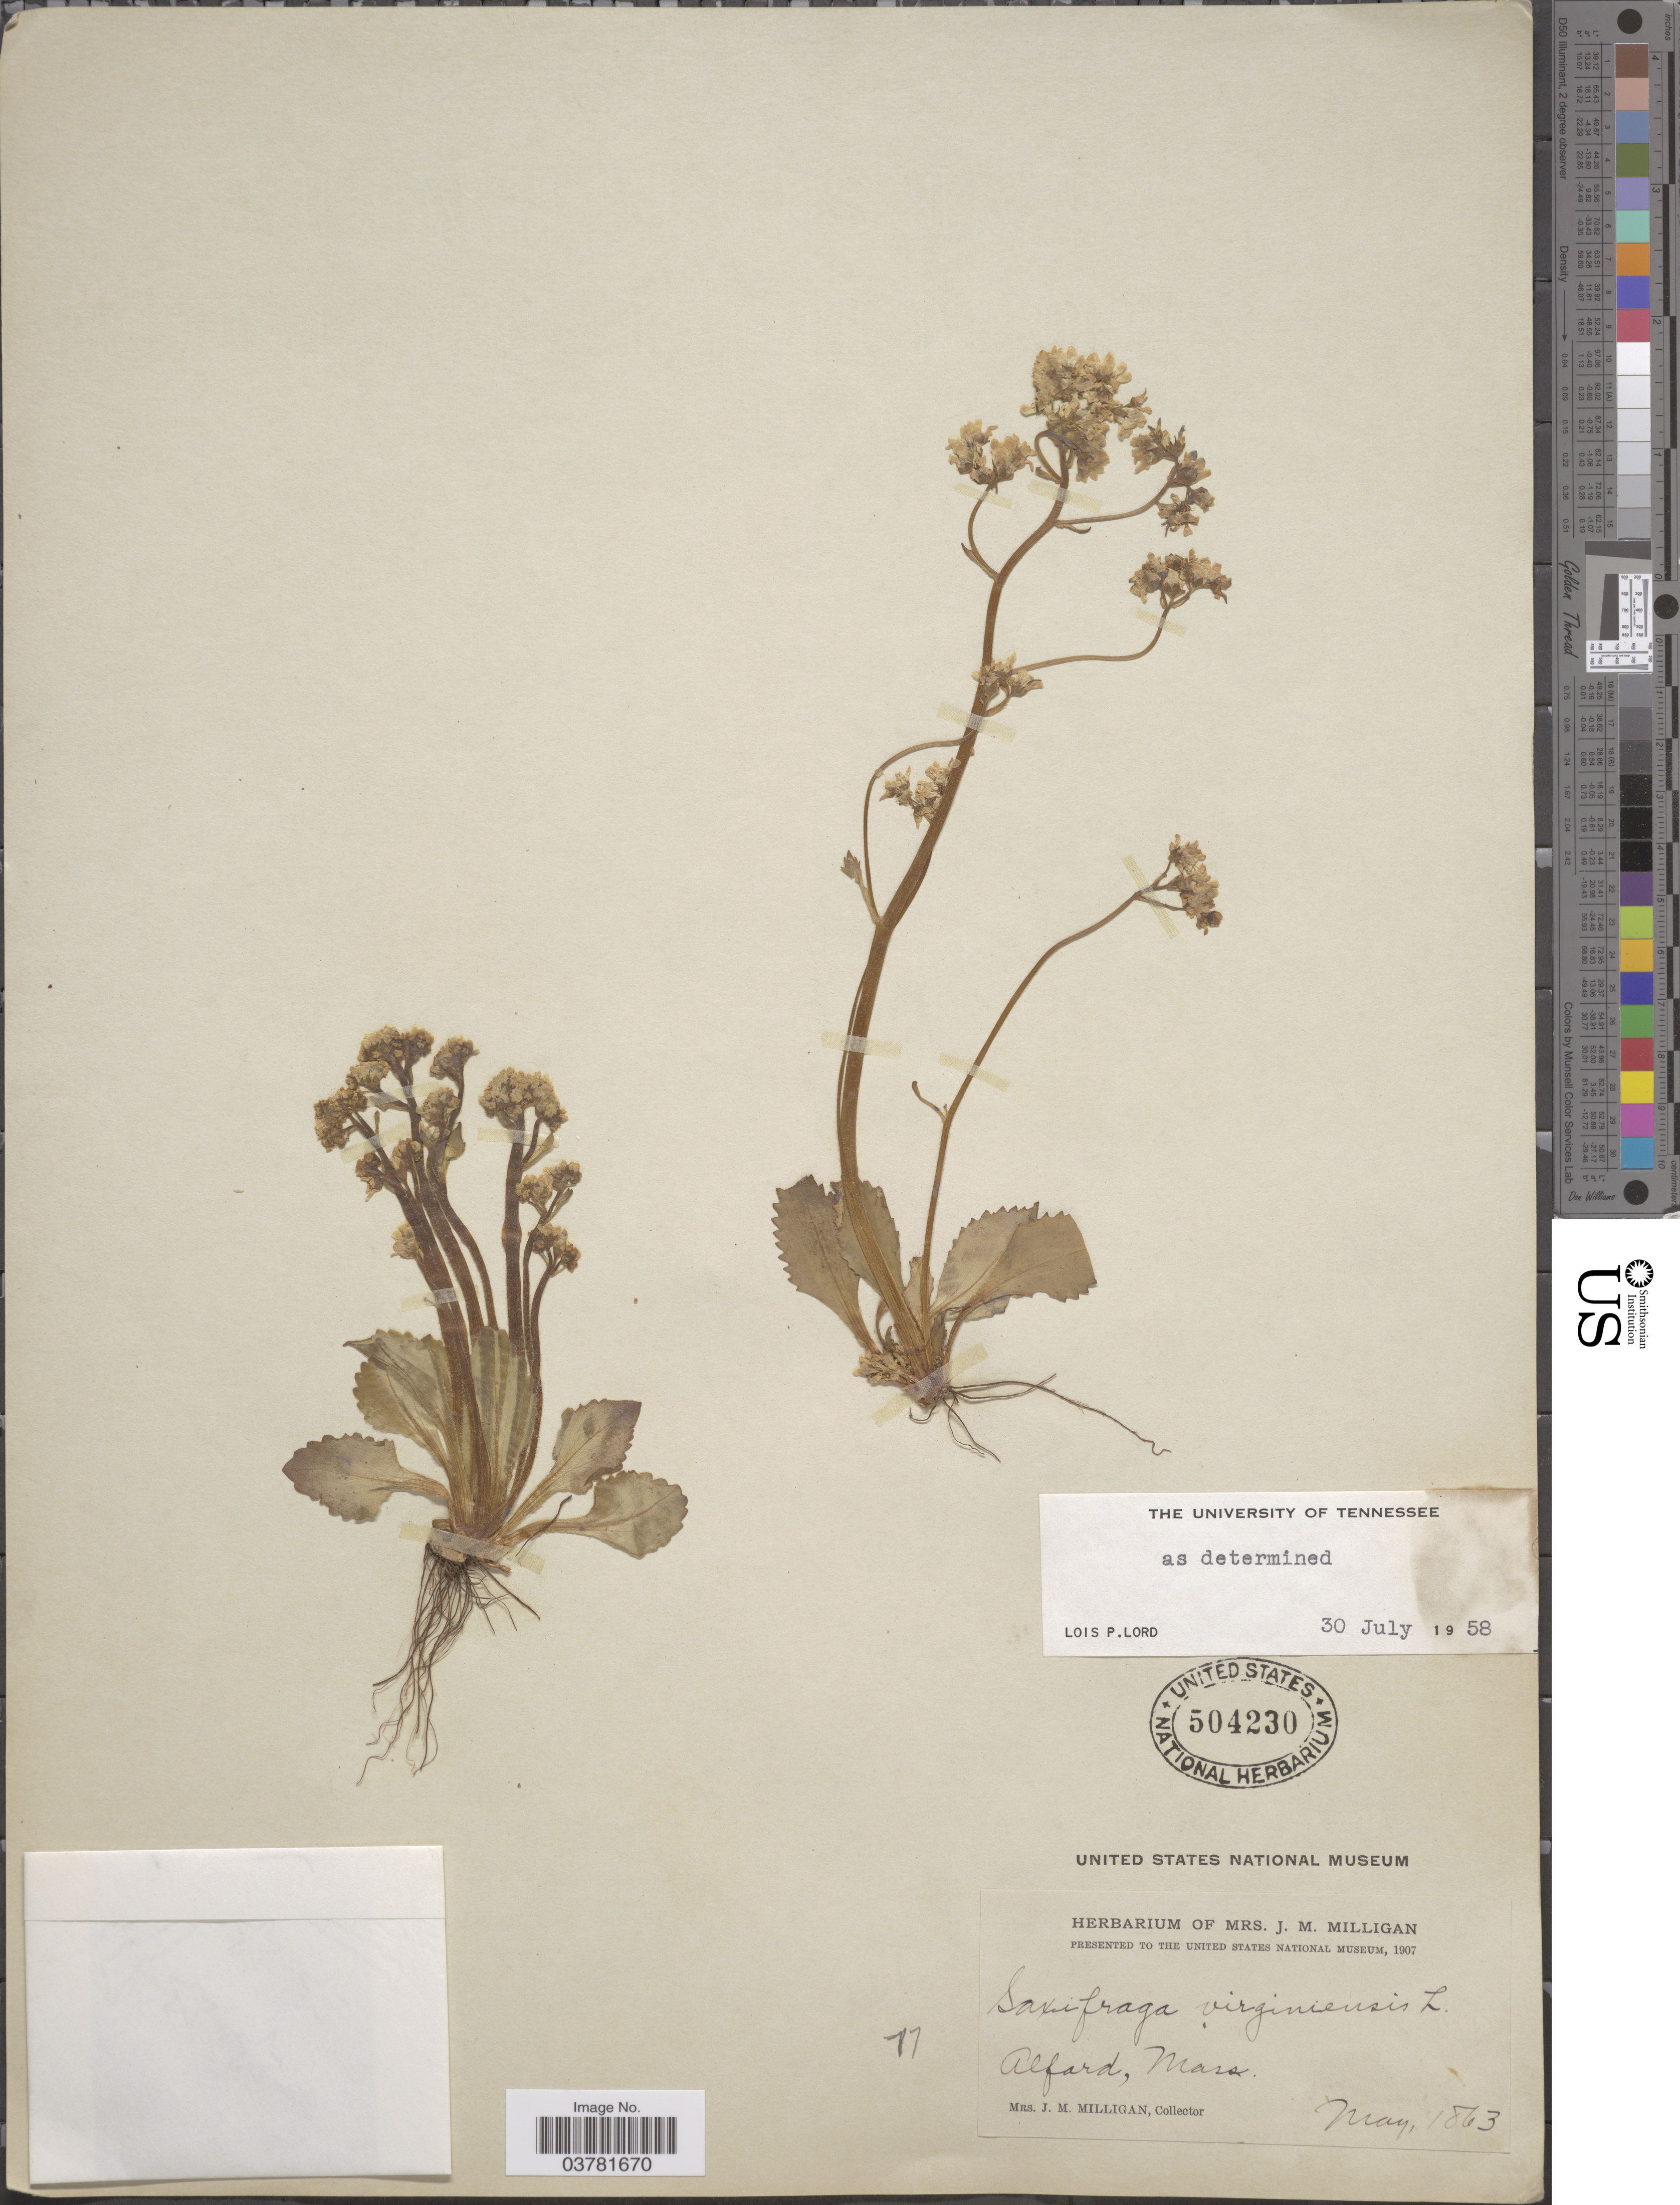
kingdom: Plantae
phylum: Tracheophyta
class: Magnoliopsida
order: Saxifragales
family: Saxifragaceae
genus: Micranthes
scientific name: Micranthes virginiensis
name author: (Michx.) Small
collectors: J. Milligan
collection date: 1863-05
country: United States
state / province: Massachusetts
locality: Alfard.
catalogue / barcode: US 504230